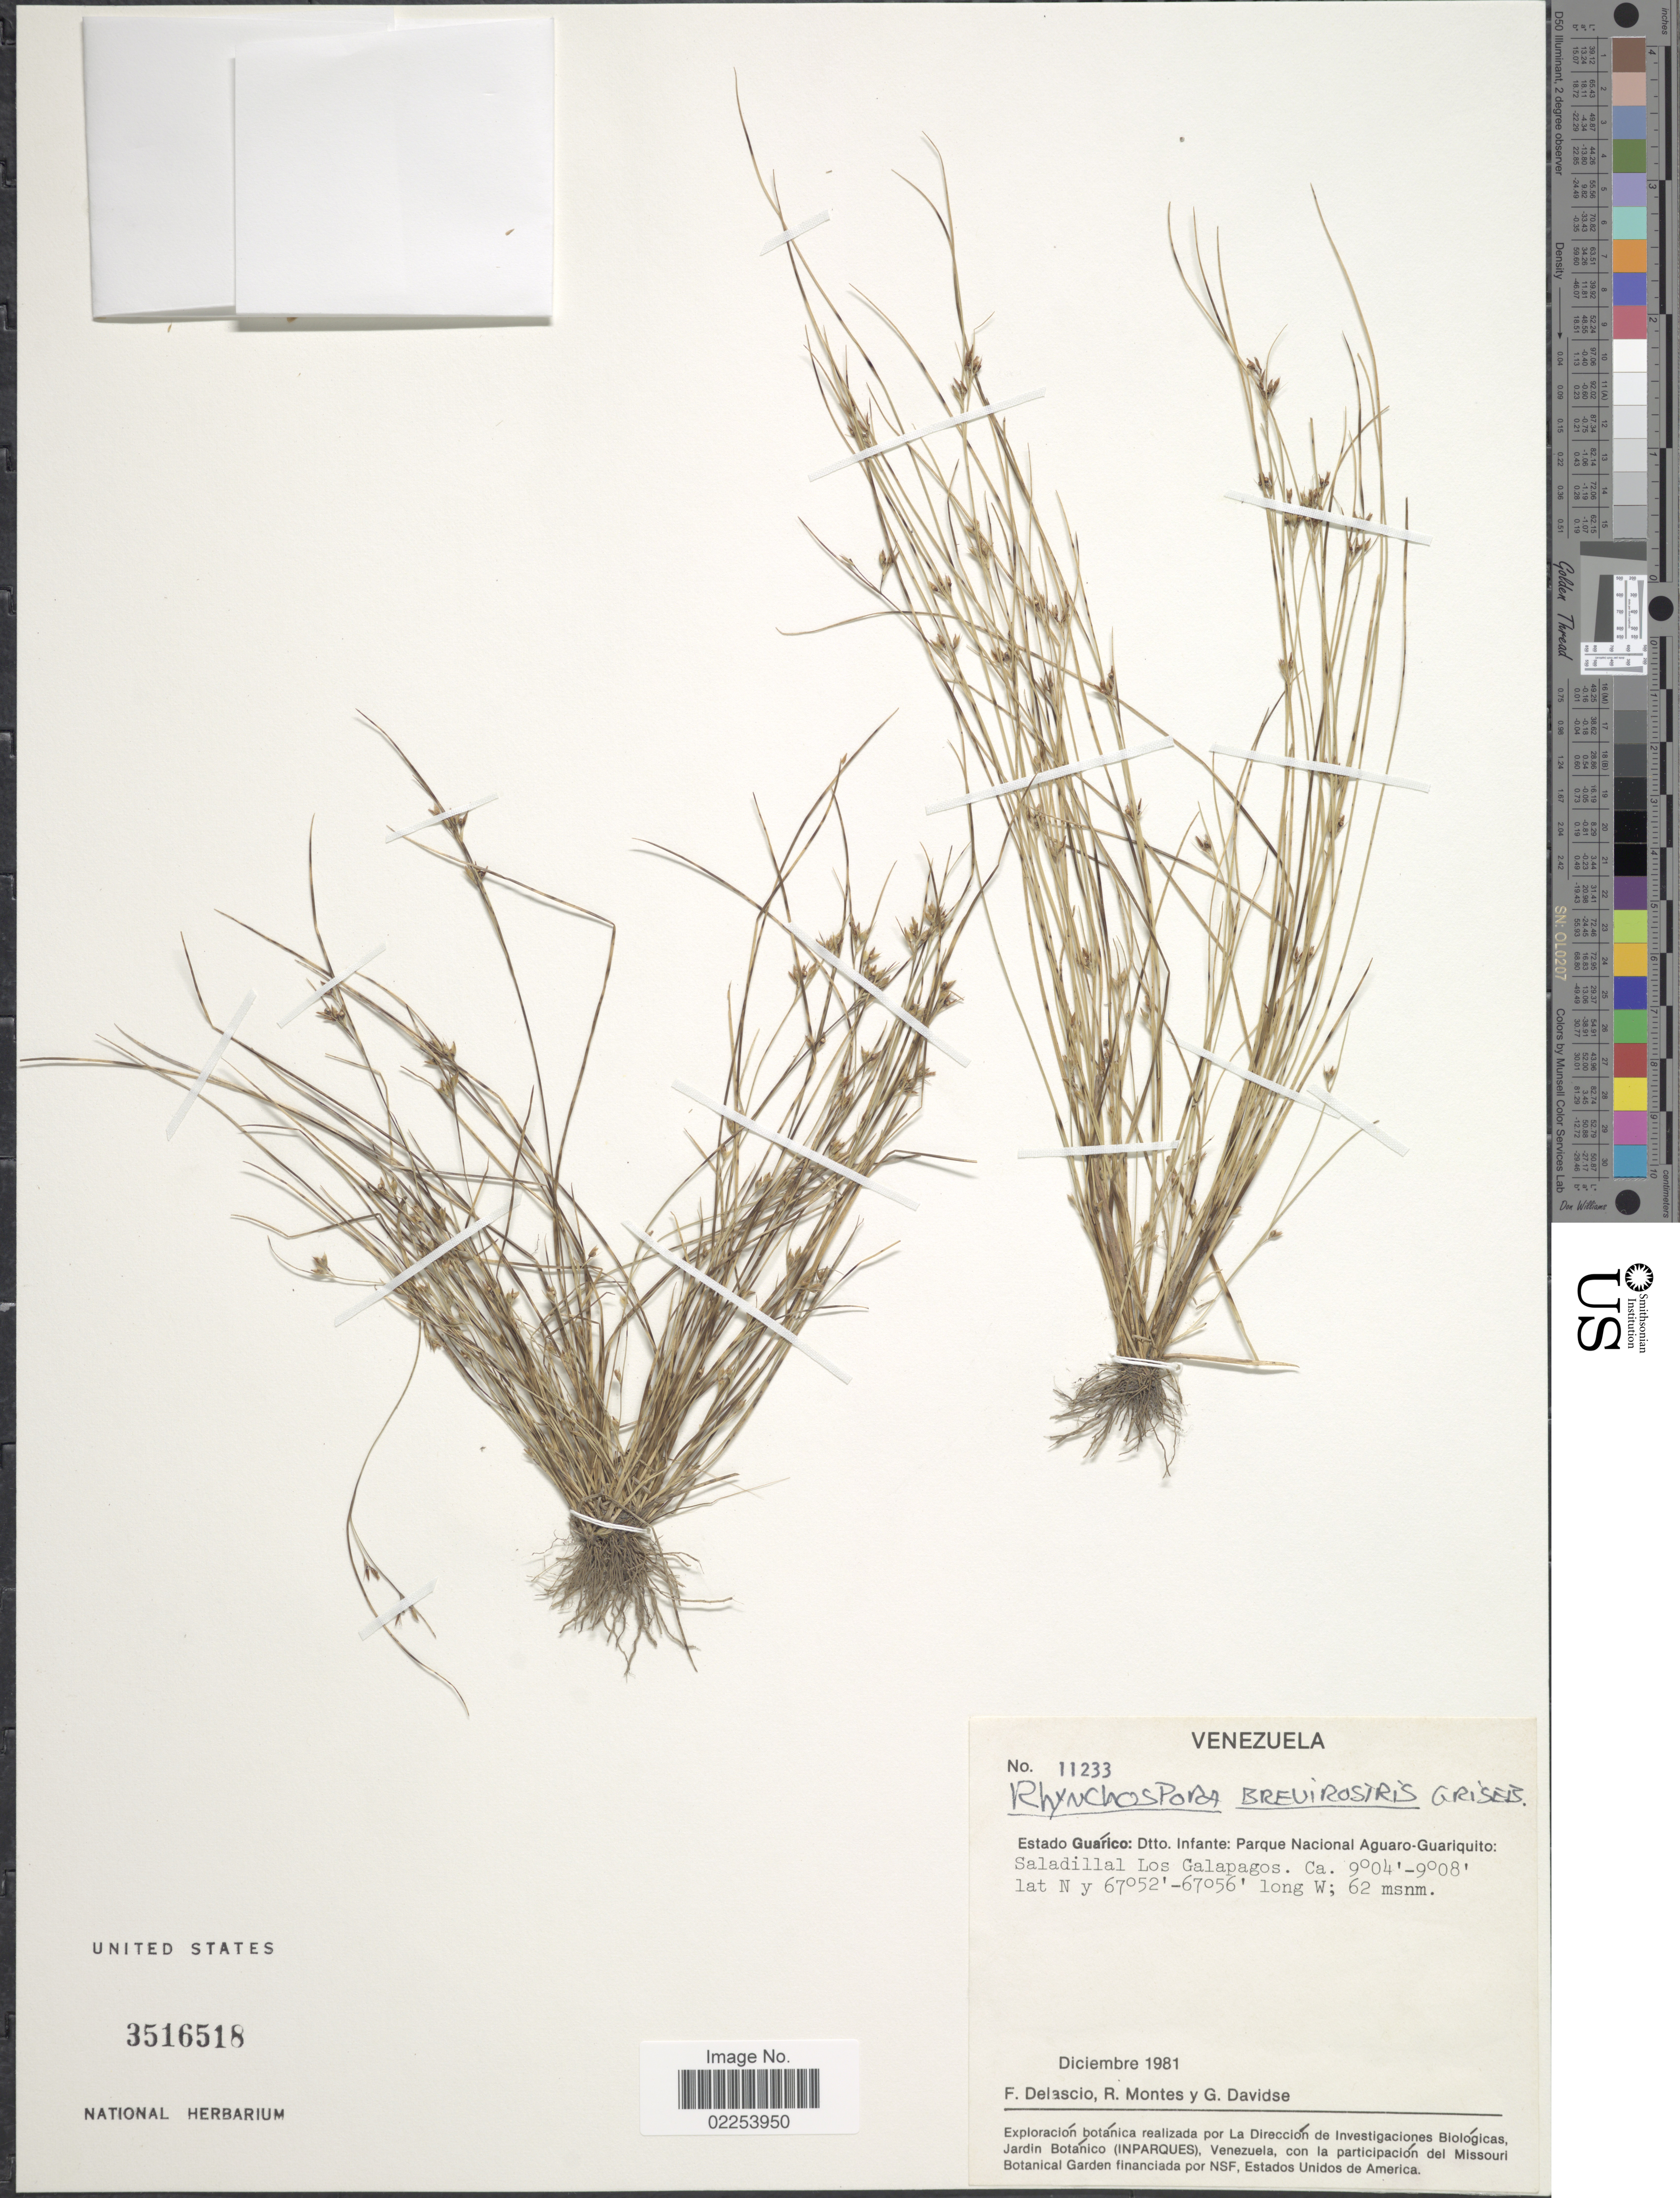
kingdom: Plantae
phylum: Tracheophyta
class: Liliopsida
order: Poales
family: Cyperaceae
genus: Rhynchospora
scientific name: Rhynchospora brevirostris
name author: Griseb.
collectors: F. Delascio C., R. Montes & G. Davidse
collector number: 11233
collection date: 1981-12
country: Venezuela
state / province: Guárico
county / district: Leonardo Infante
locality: Dtto. Infante: Parque Nacional Aguaro-Guariquito: Saladillal Los Galapagos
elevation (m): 62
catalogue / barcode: US 3516518